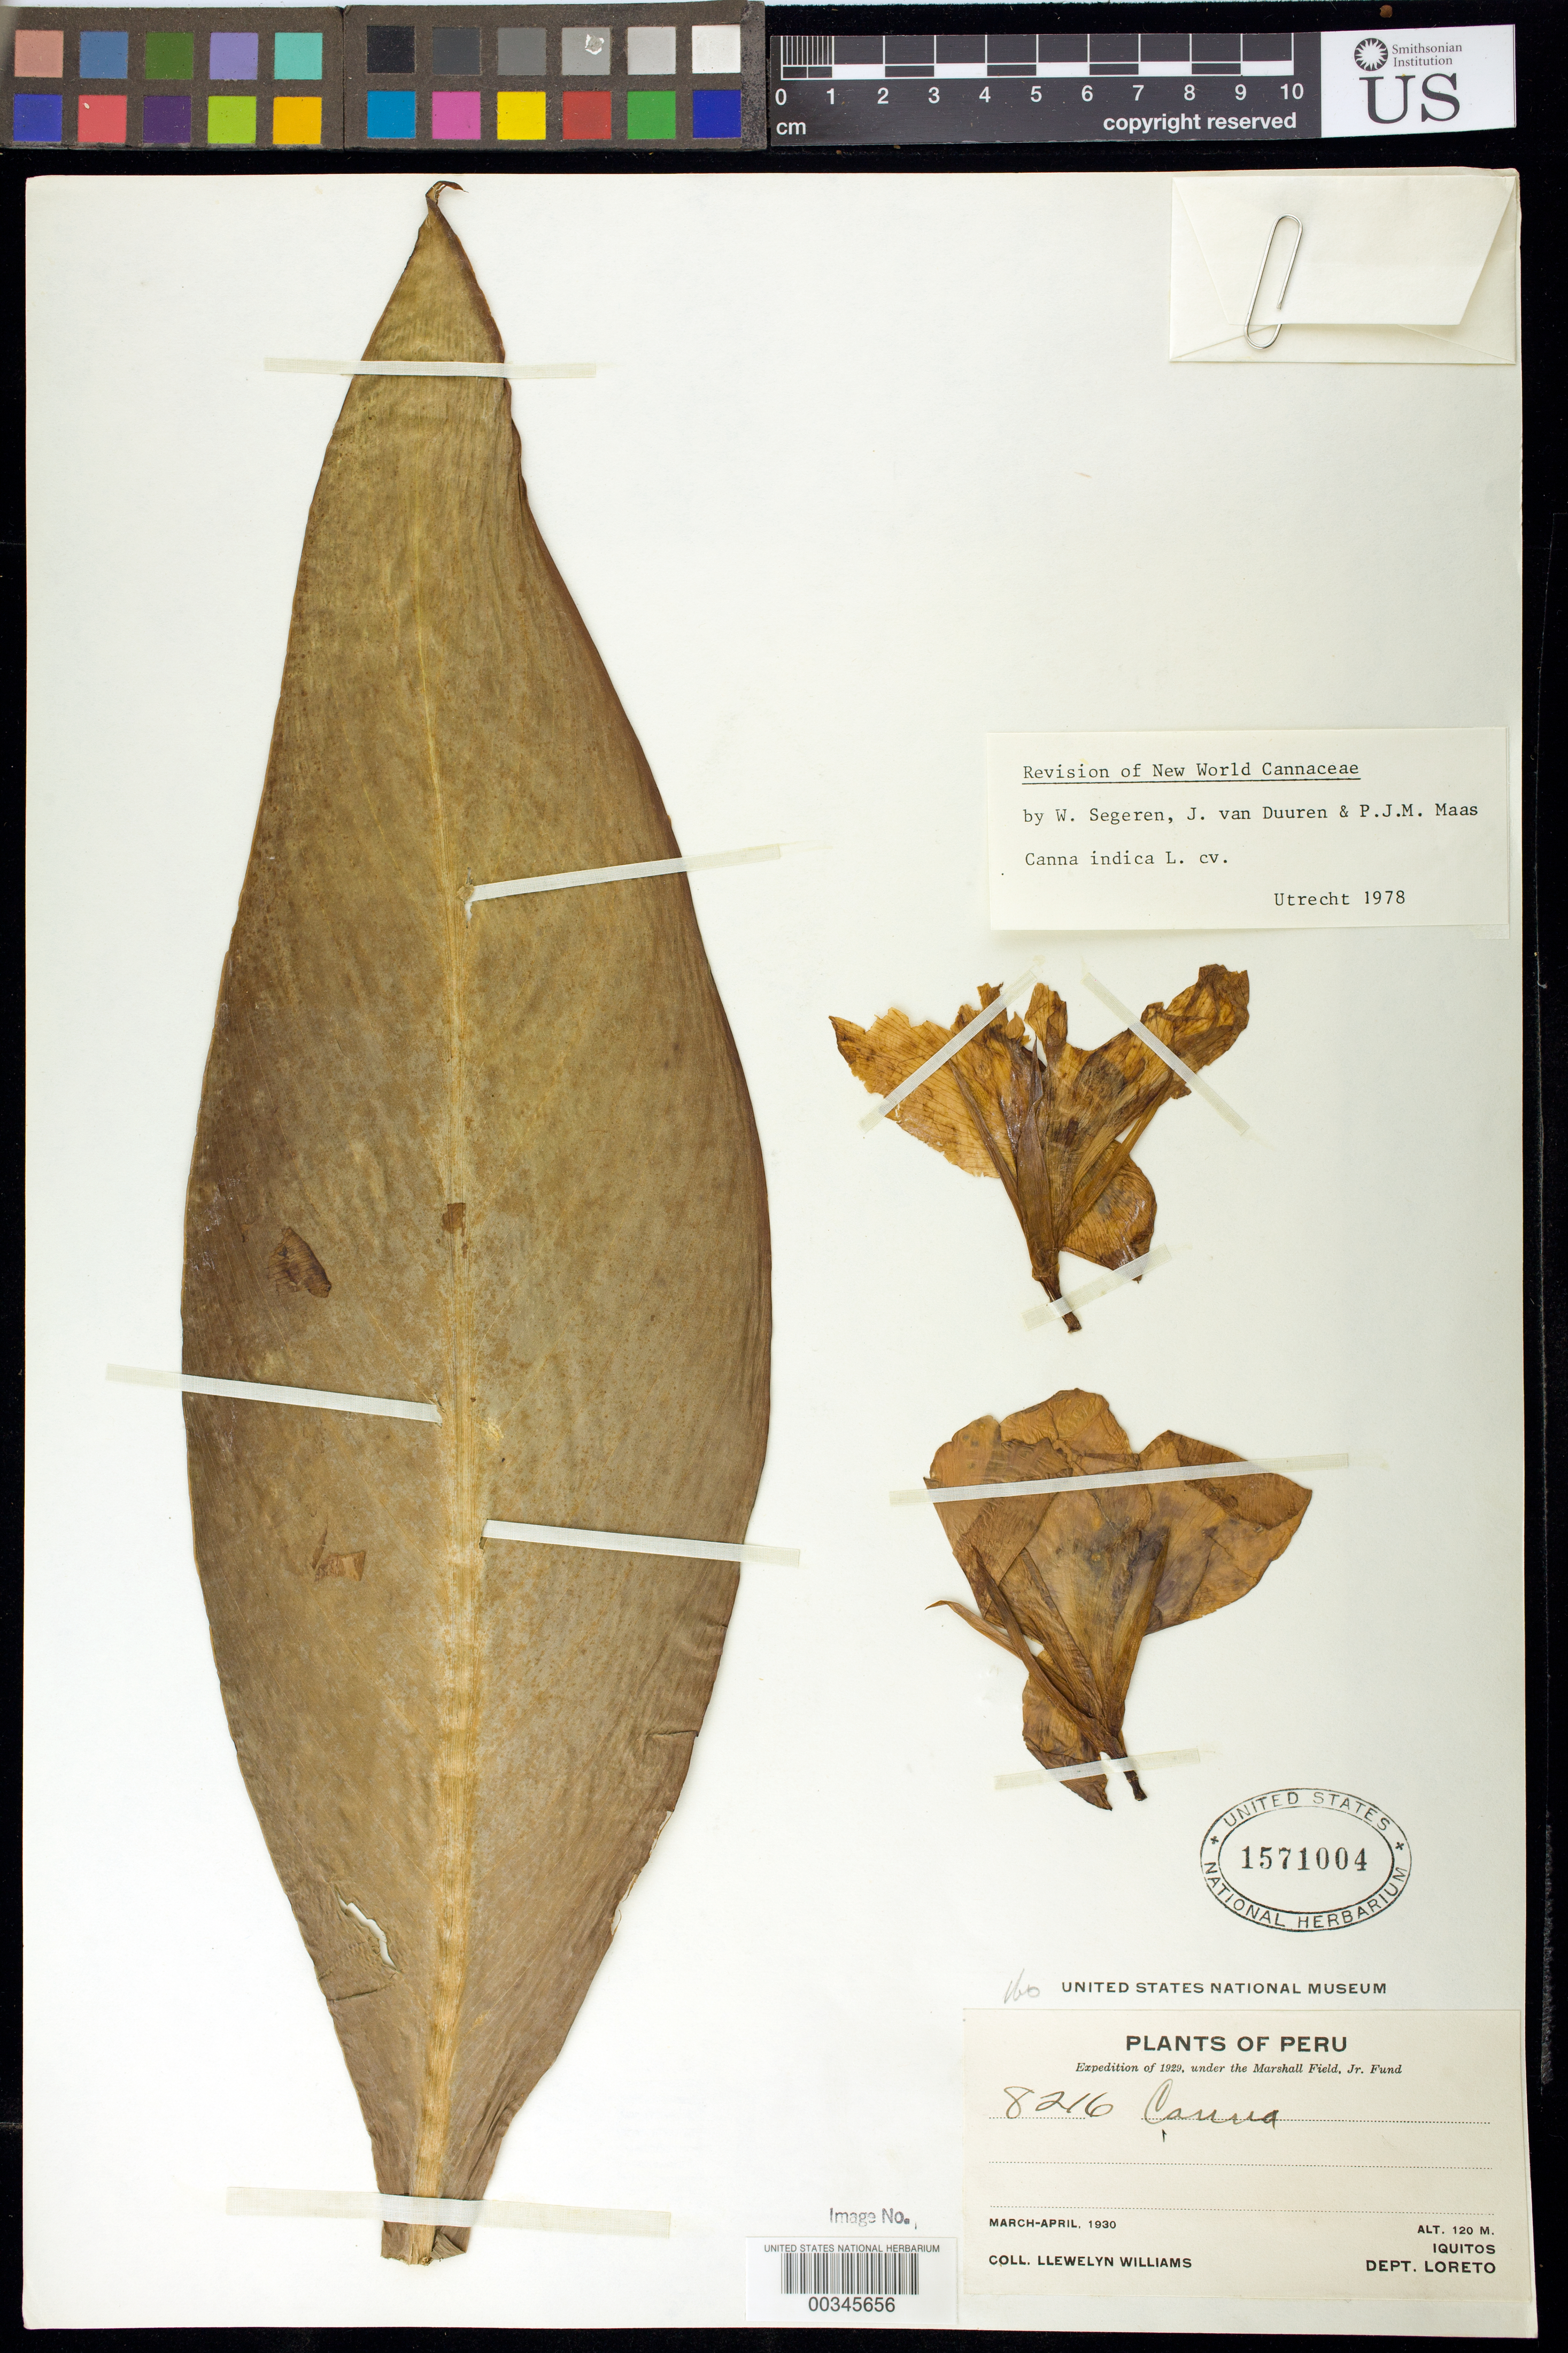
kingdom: Plantae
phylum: Tracheophyta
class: Liliopsida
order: Zingiberales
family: Cannaceae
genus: Canna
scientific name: Canna indica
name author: L.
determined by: Segeren, W.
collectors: Ll. Williams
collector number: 8216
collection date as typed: Mar 1930 to -- Apr 1930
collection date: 1930-03/1930-04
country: Peru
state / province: Loreto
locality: Iquitos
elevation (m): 120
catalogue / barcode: US 1571004